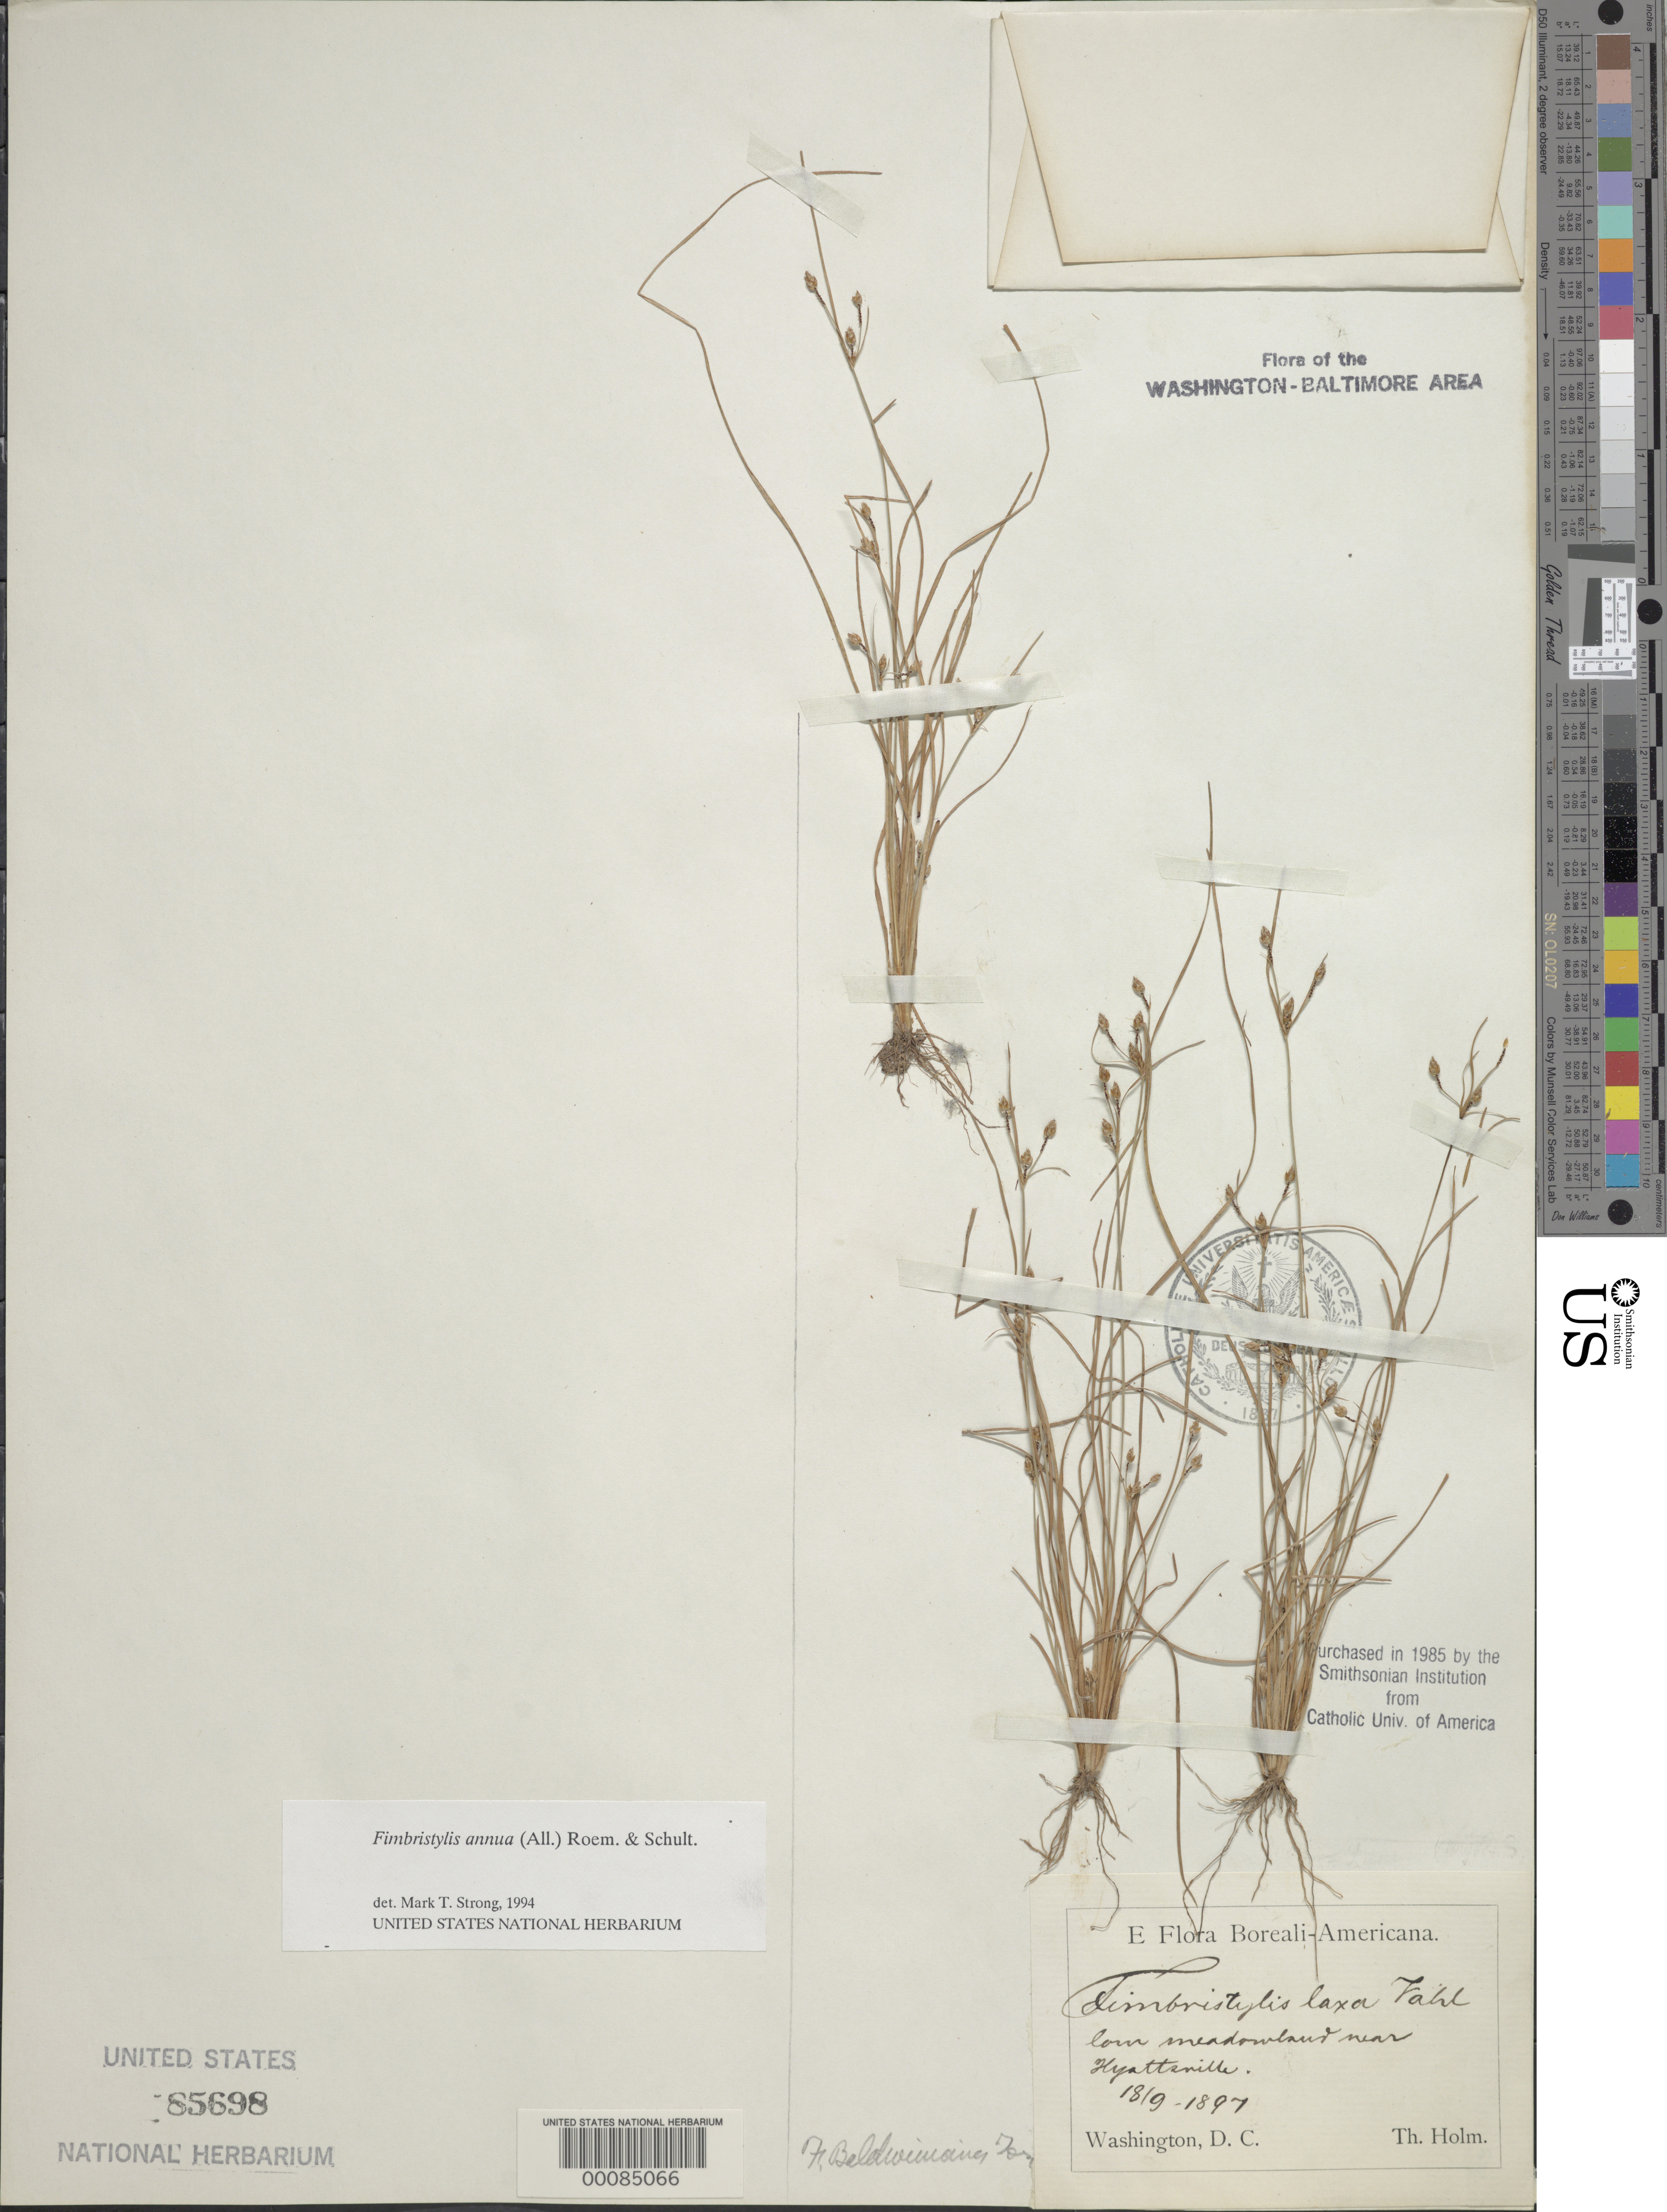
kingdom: Plantae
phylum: Tracheophyta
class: Liliopsida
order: Poales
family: Cyperaceae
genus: Fimbristylis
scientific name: Fimbristylis annua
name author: (All.) Roem. & Schult.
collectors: T. Holm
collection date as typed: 18 Sep 1897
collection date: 1897-09-18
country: United States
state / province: Maryland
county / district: Prince George's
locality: Near Hyattsville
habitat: Low meadowland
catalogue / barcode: US 85698